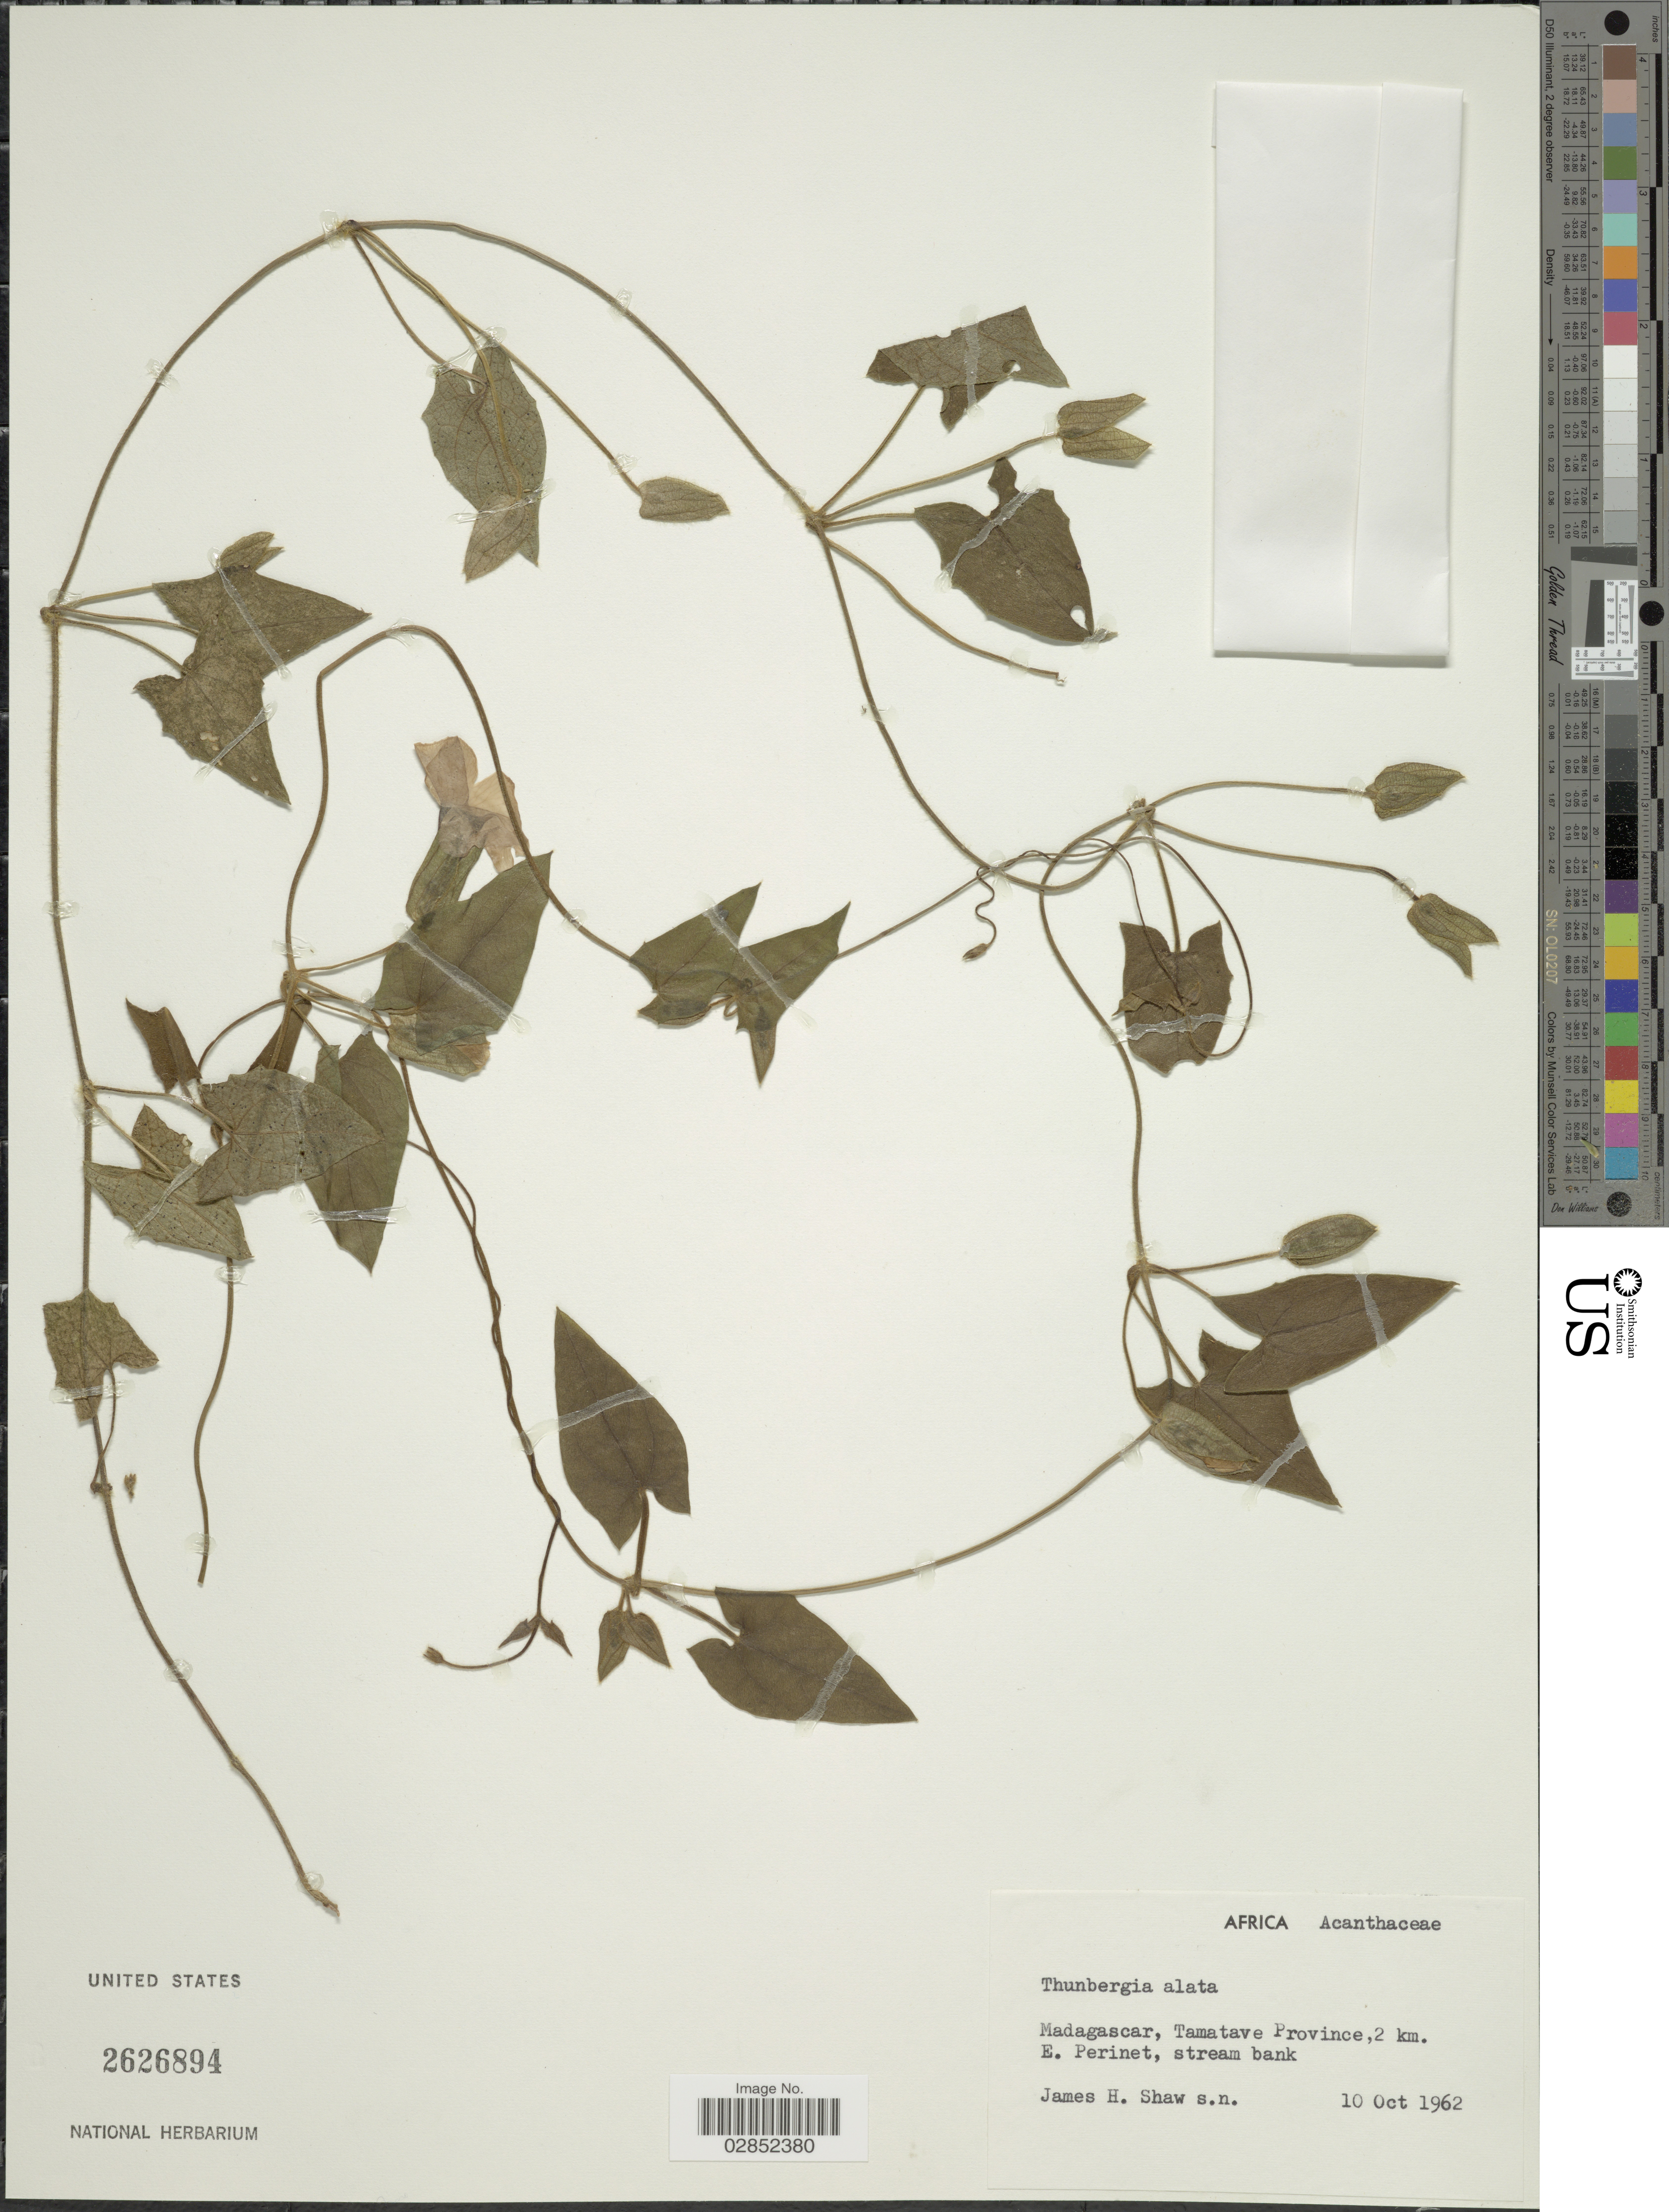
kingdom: Plantae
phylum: Tracheophyta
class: Magnoliopsida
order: Lamiales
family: Acanthaceae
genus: Thunbergia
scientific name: Thunbergia alata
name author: Bojer ex Sims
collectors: J. H. Shaw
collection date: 1962-10-10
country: Madagascar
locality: Madagascar, Tamatave Province, 2 km. E. Perinet, stream bank.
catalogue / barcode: US 2626894